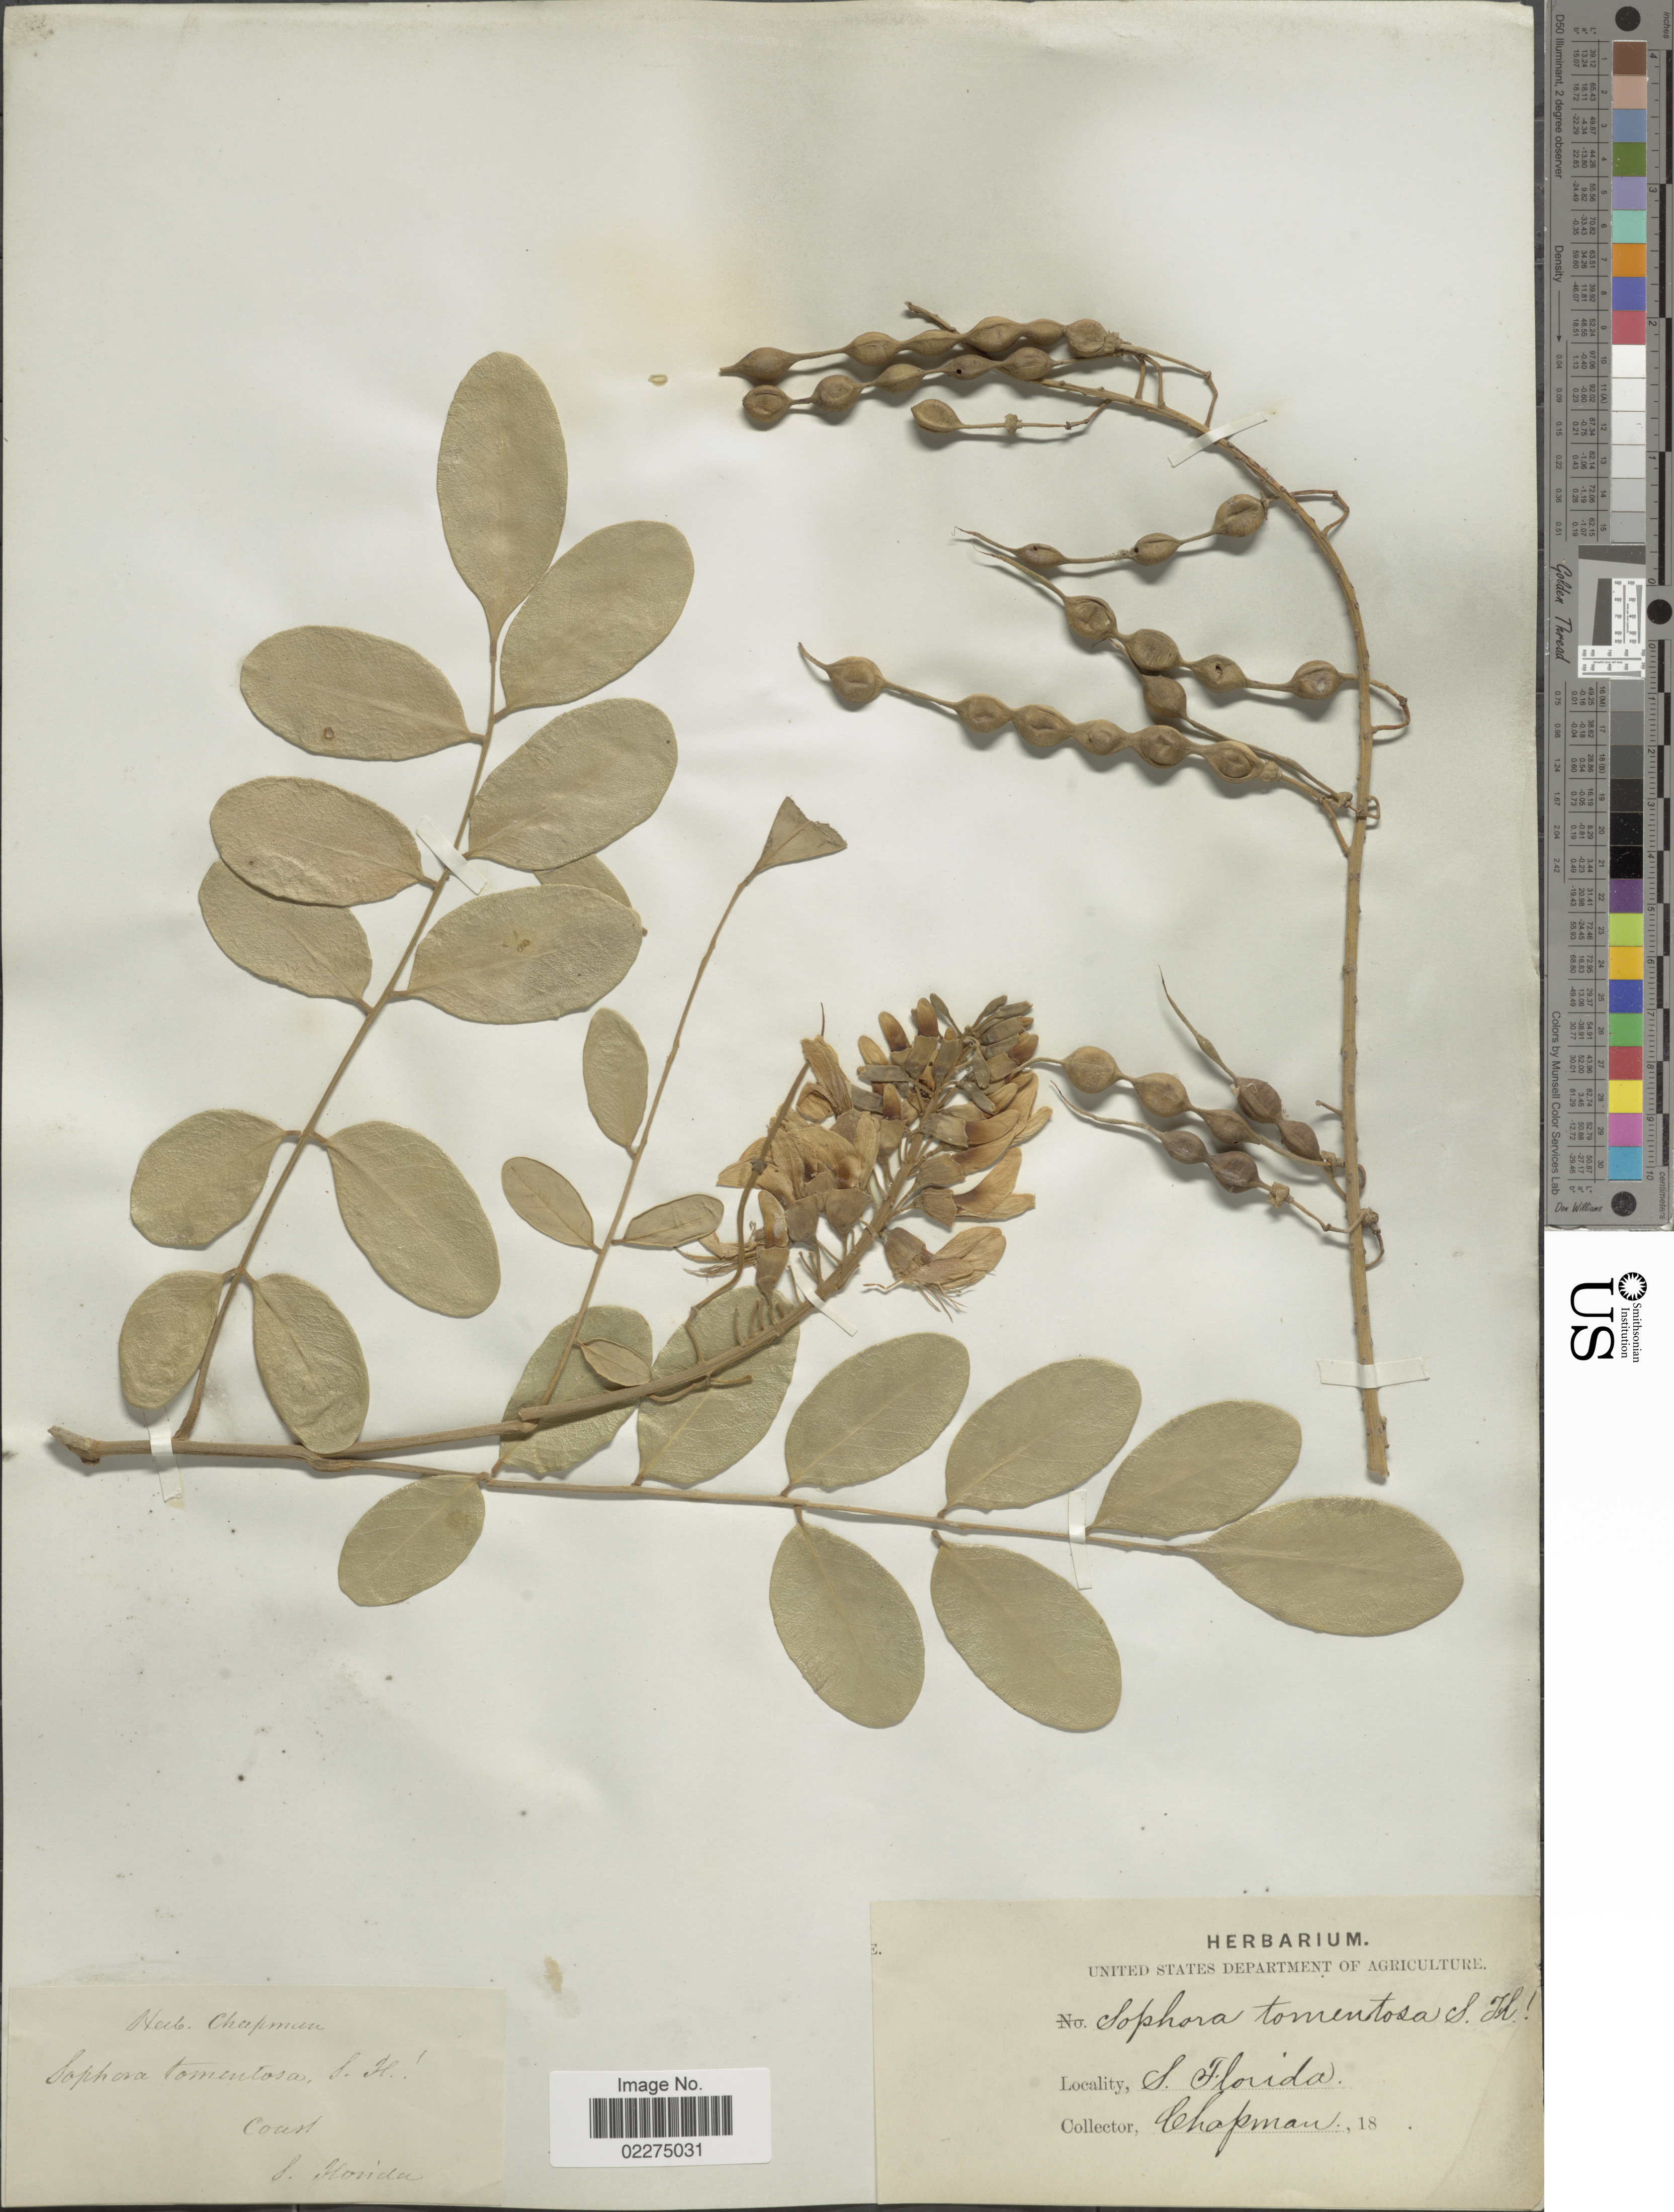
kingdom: Plantae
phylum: Tracheophyta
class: Magnoliopsida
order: Fabales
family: Fabaceae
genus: Sophora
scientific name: Sophora tomentosa var. truncata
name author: Torr. & A. Gray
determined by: Strong, Mark T., (BOT), Smithsonian Institution - National Museum of Natural History (UNITED STATES)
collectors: A. Chapman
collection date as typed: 18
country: United States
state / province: Florida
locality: S. Florida